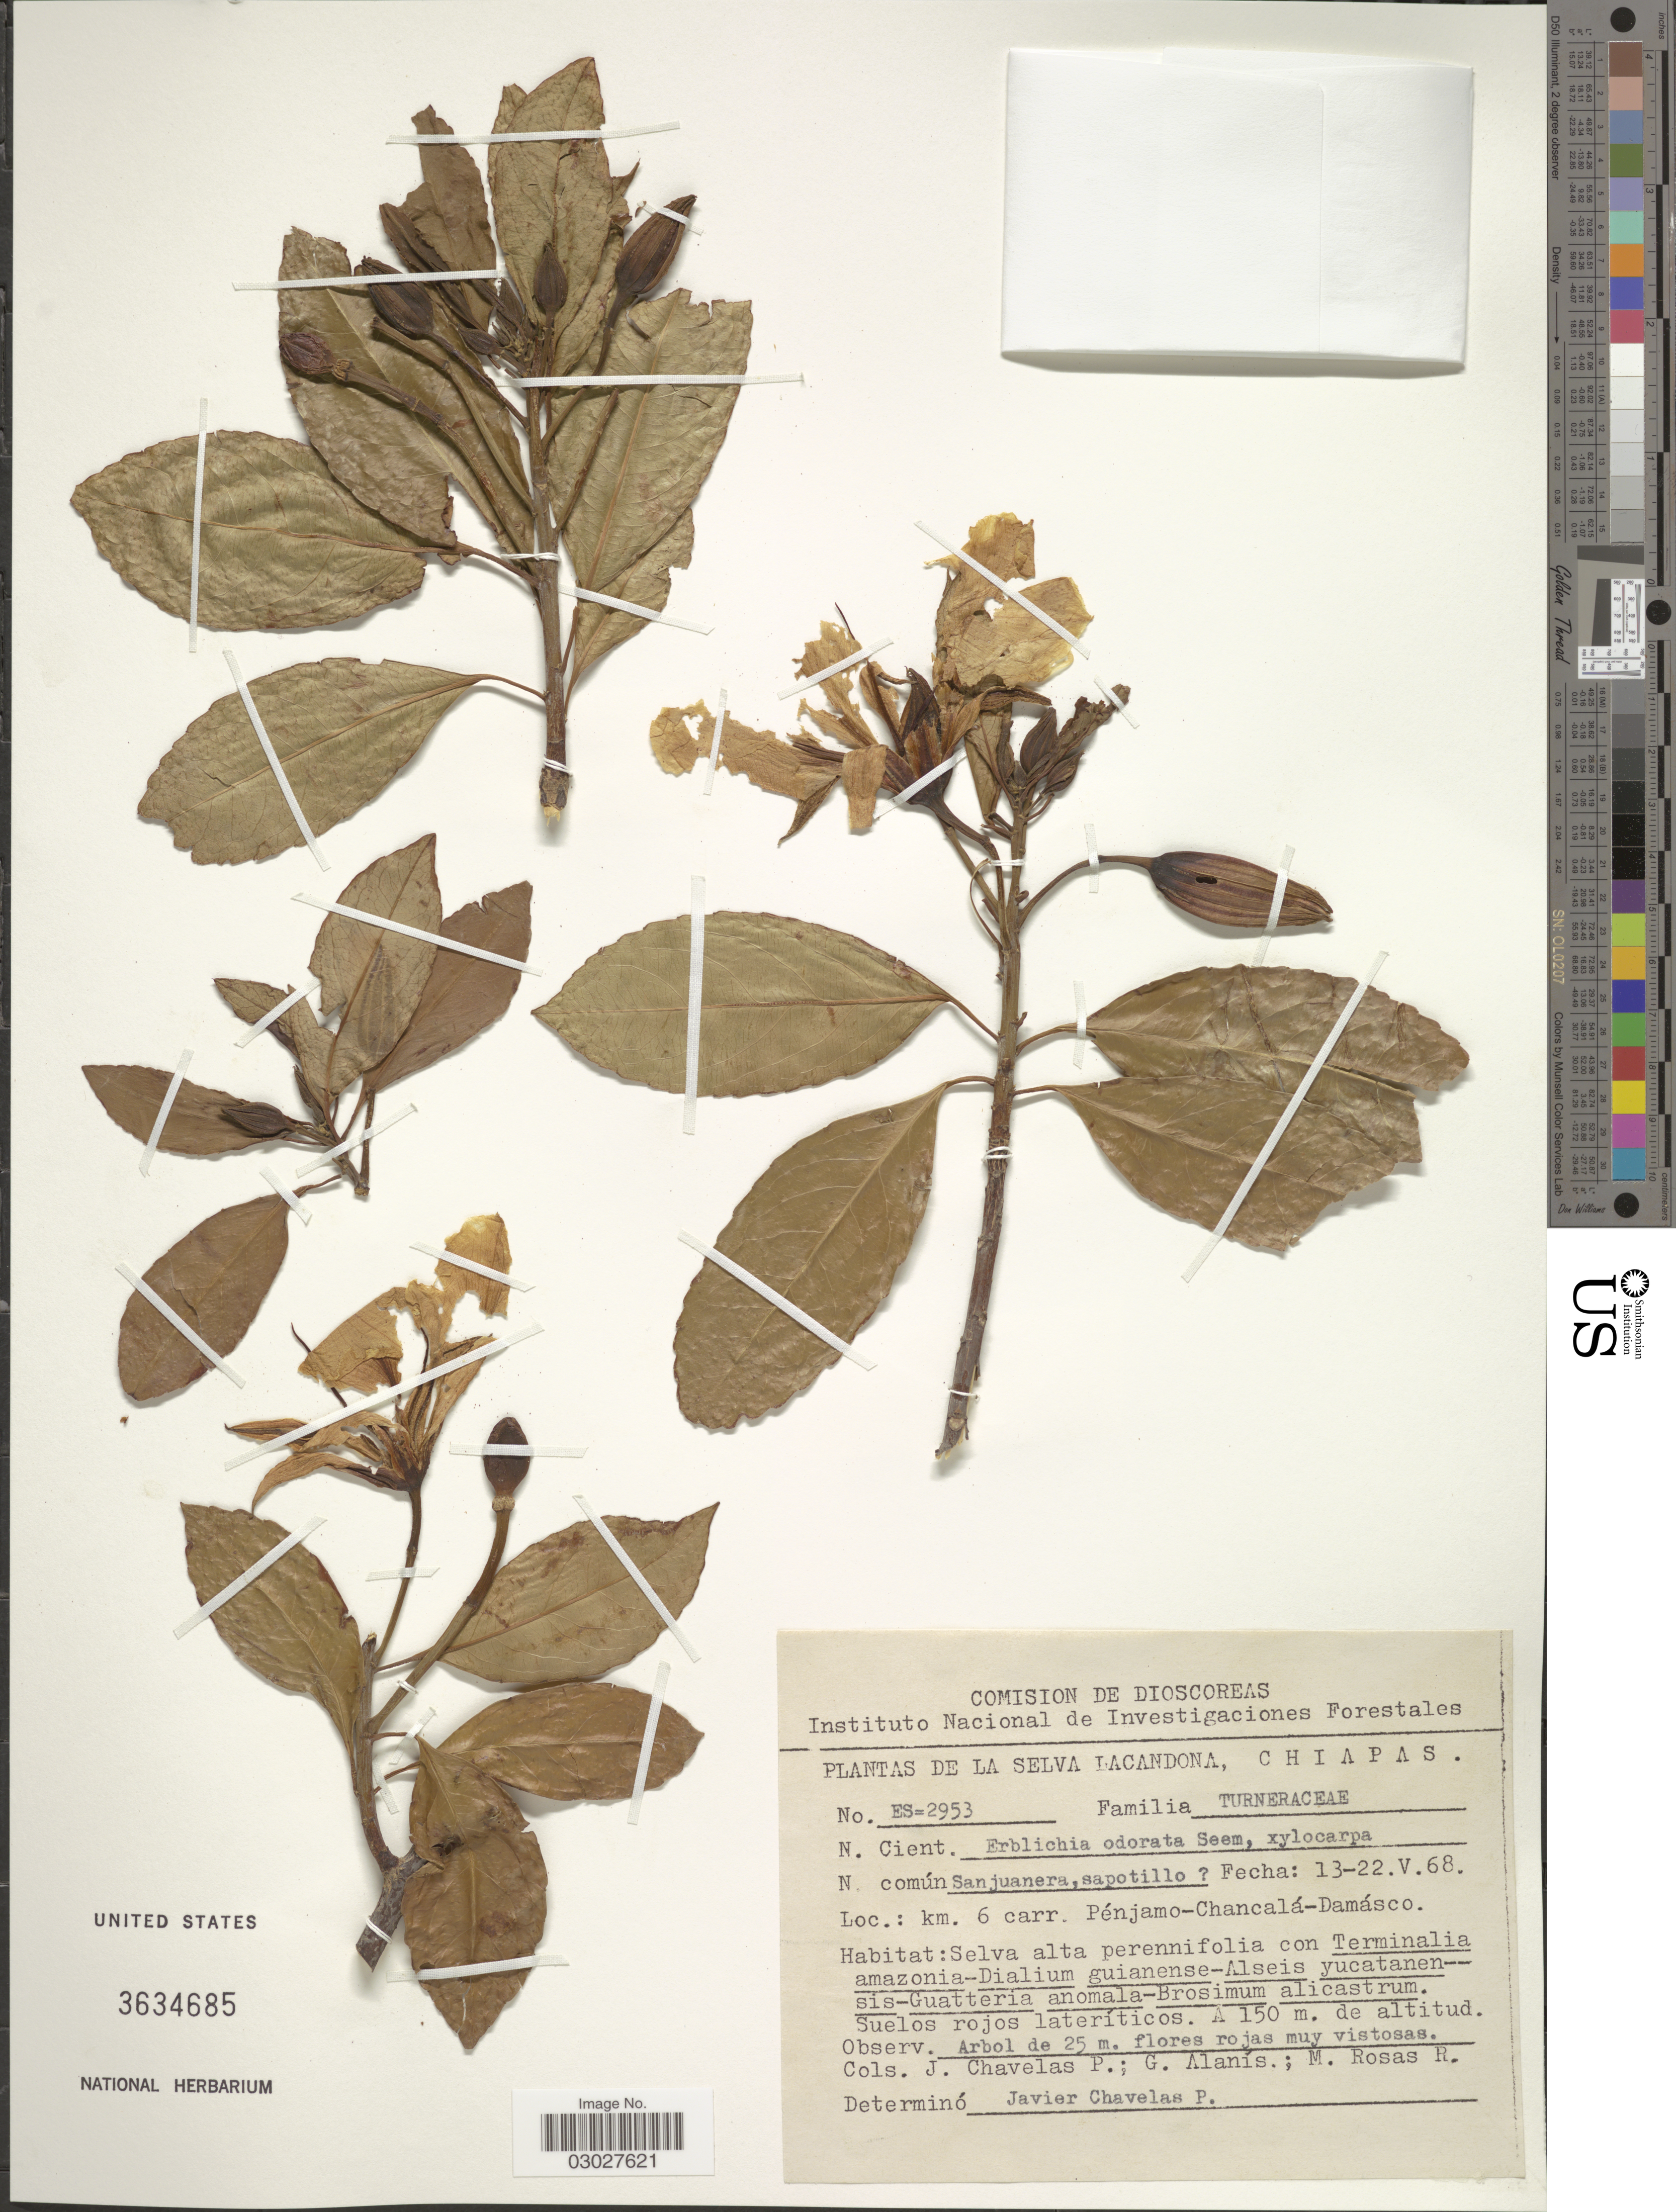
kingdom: Plantae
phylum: Tracheophyta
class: Magnoliopsida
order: Malpighiales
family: Turneraceae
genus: Erblichia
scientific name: Erblichia odorata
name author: Seem.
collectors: J. Chavelas P., G. Alanis & M. Rosas R.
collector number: ES=2953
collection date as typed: Transcribed d/m/y: 13/5/68 to 22/5/68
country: Mexico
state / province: Chiapas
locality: La Selva Lacandona. km. 6 carr. Pénjamo-Chancalá-Damásco.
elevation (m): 150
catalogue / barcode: US 3634685